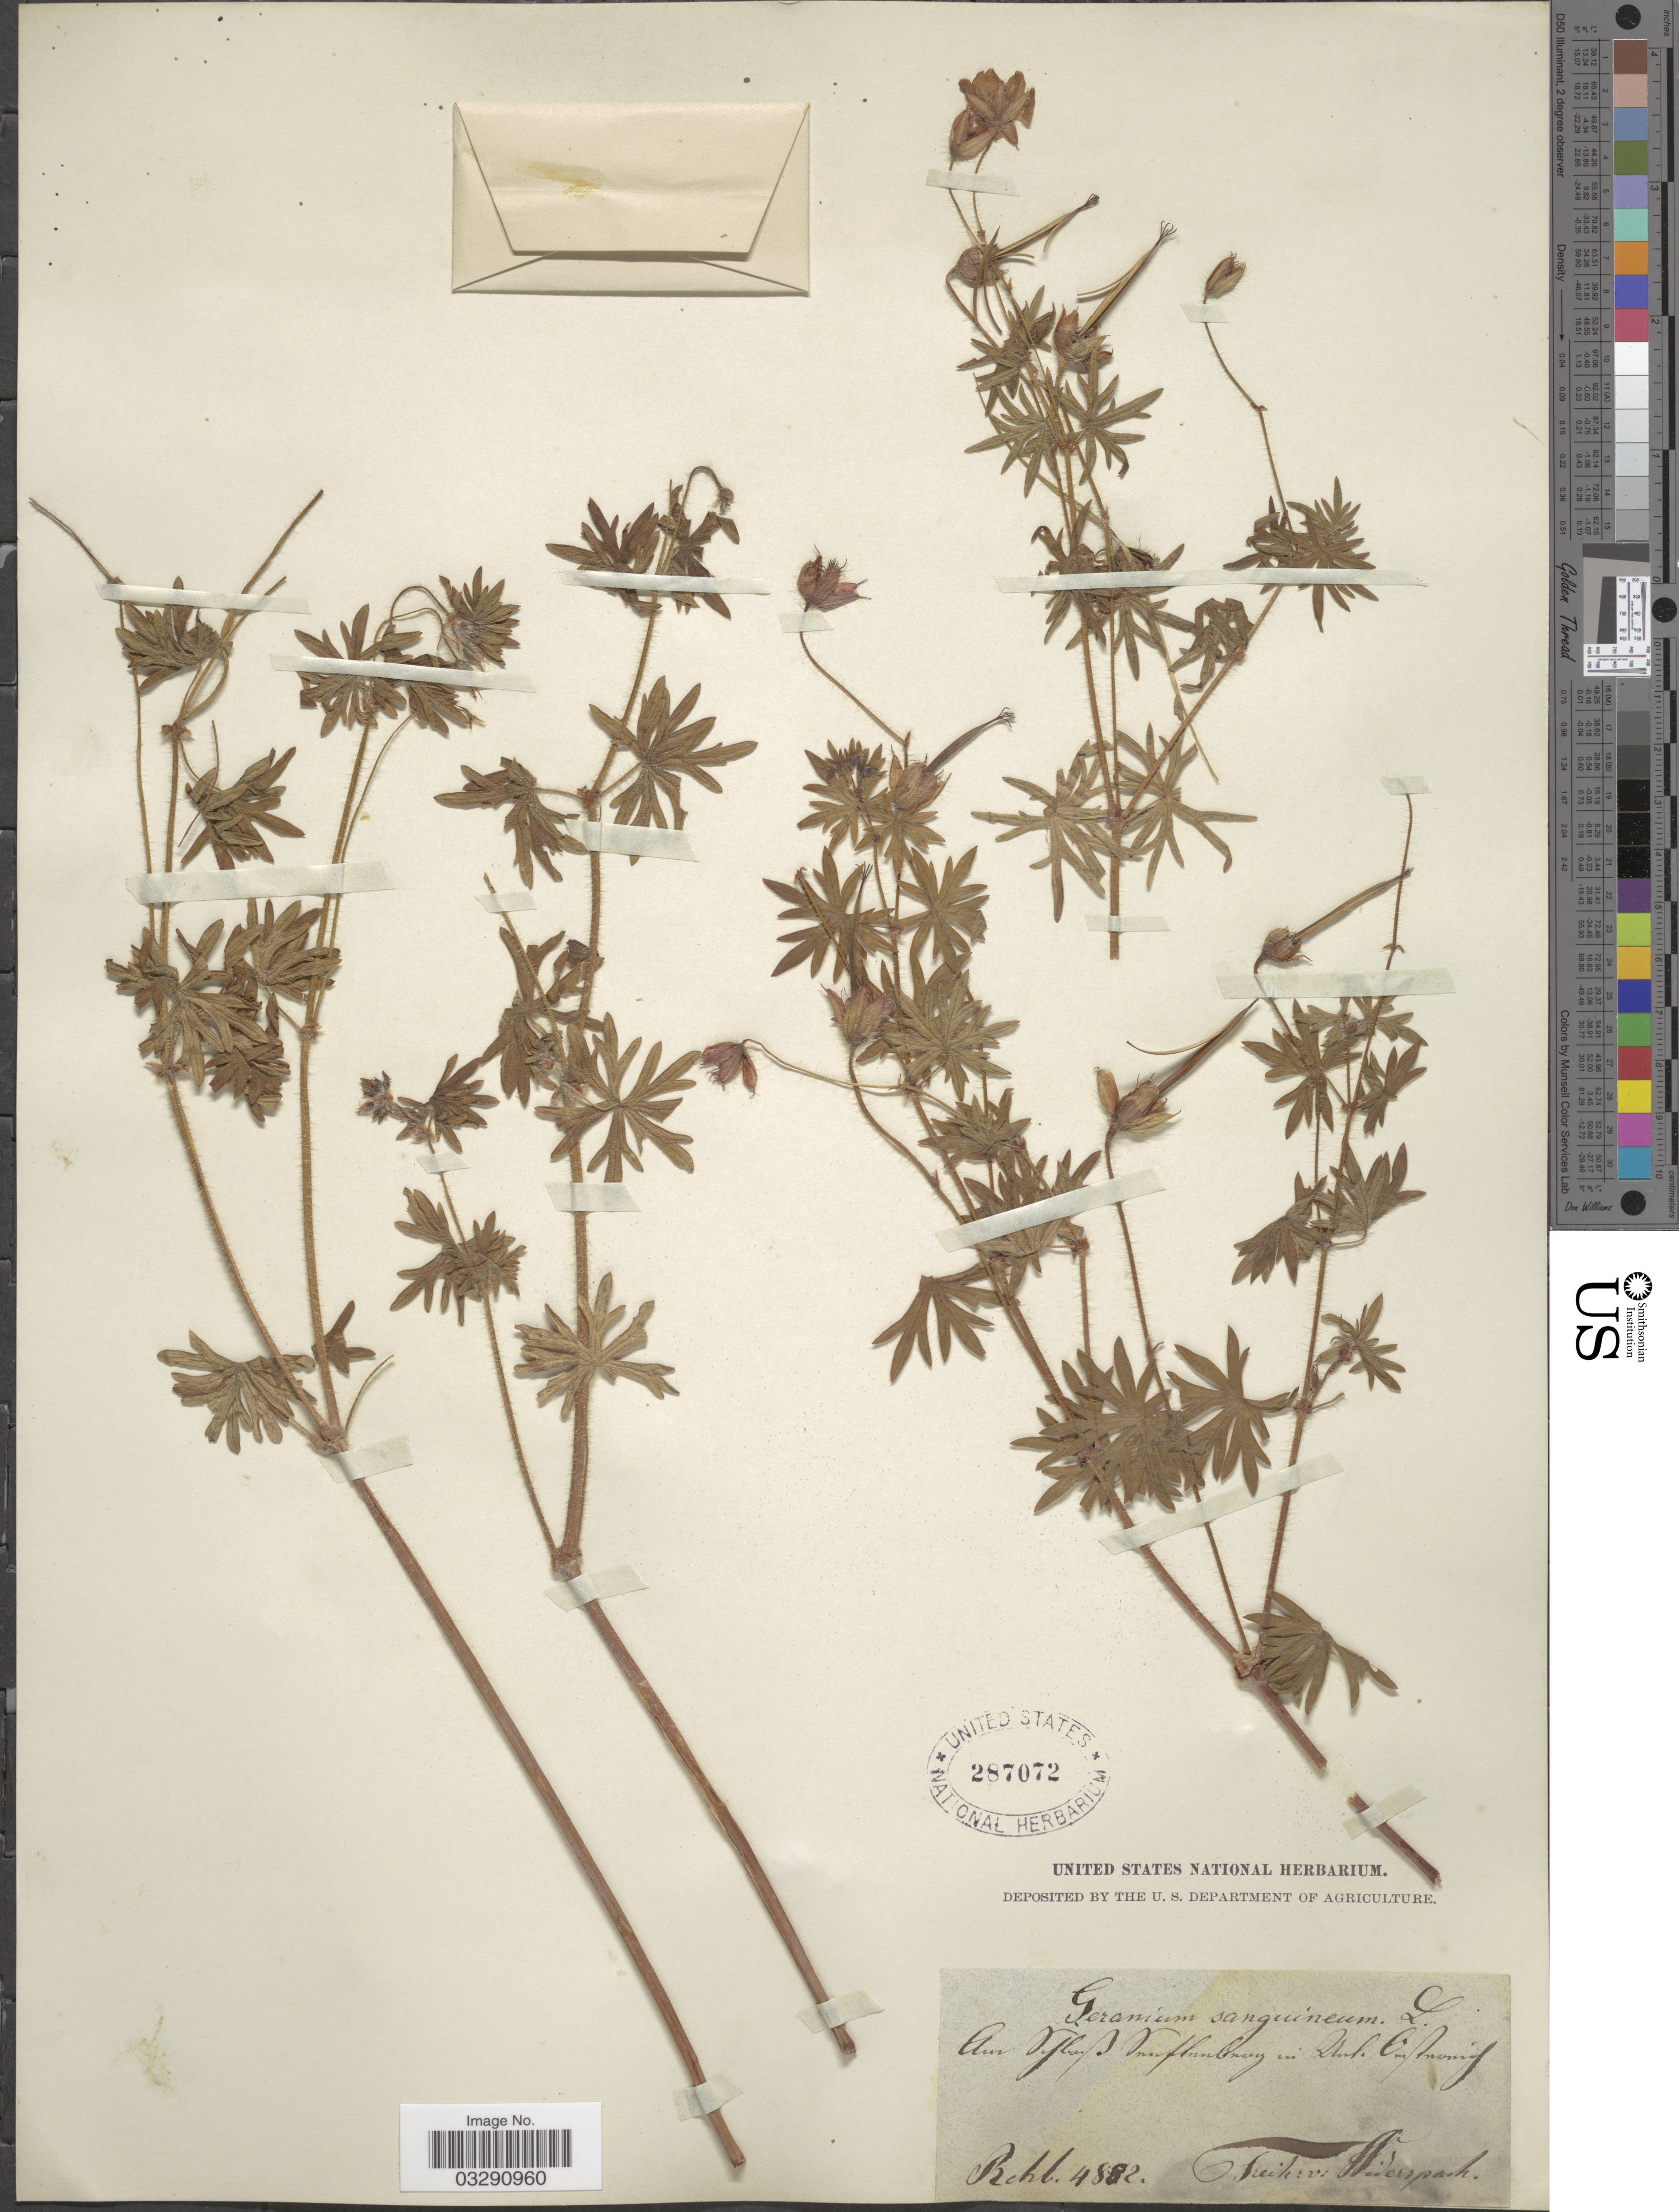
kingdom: Plantae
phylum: Tracheophyta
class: Magnoliopsida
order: Geraniales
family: Geraniaceae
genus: Geranium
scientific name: Geranium sanguineum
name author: L.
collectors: Rchl.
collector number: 4882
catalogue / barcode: US 287072